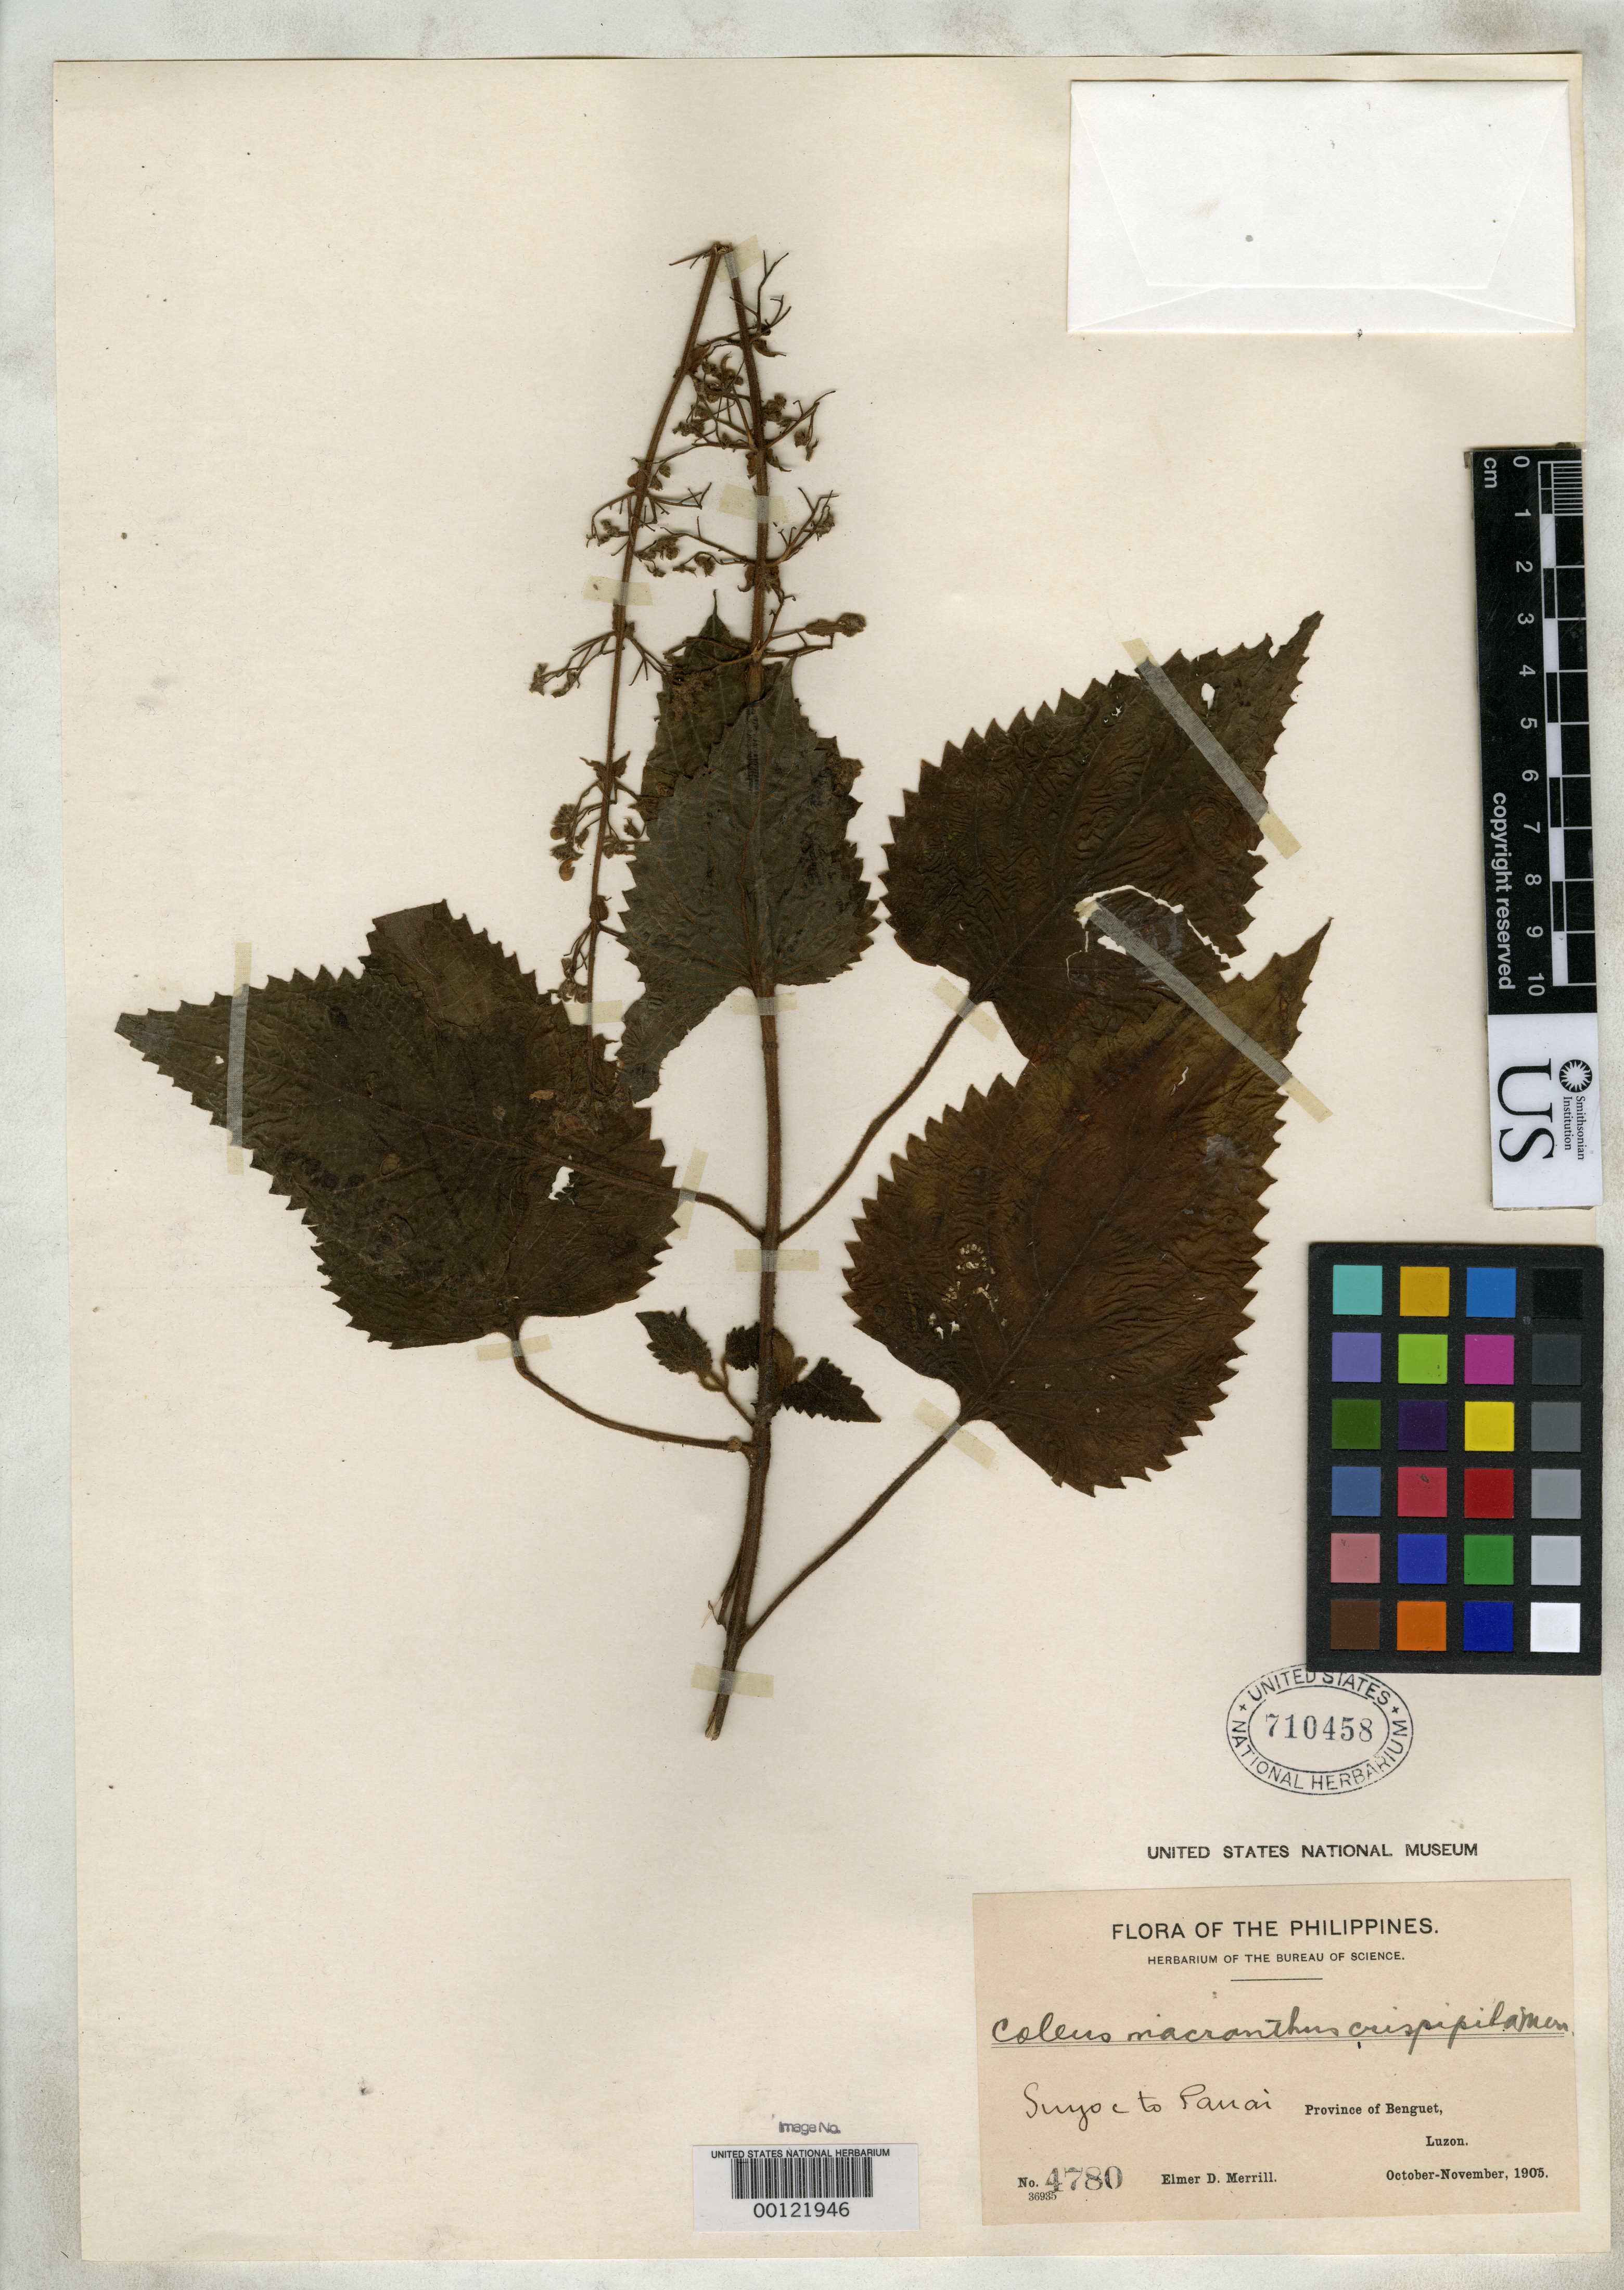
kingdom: Plantae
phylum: Tracheophyta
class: Magnoliopsida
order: Lamiales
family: Lamiaceae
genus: Coleus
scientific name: Coleus macranthus var. crispiplus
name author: Merr.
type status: Isotype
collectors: E. D. Merrill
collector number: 4780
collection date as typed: Oct 1905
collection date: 1905-10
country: Philippines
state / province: Cordillera (Administrative Region)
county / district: Benguet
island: Luzon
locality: Suyoc to Pauai.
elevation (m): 2200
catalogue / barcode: US 710458